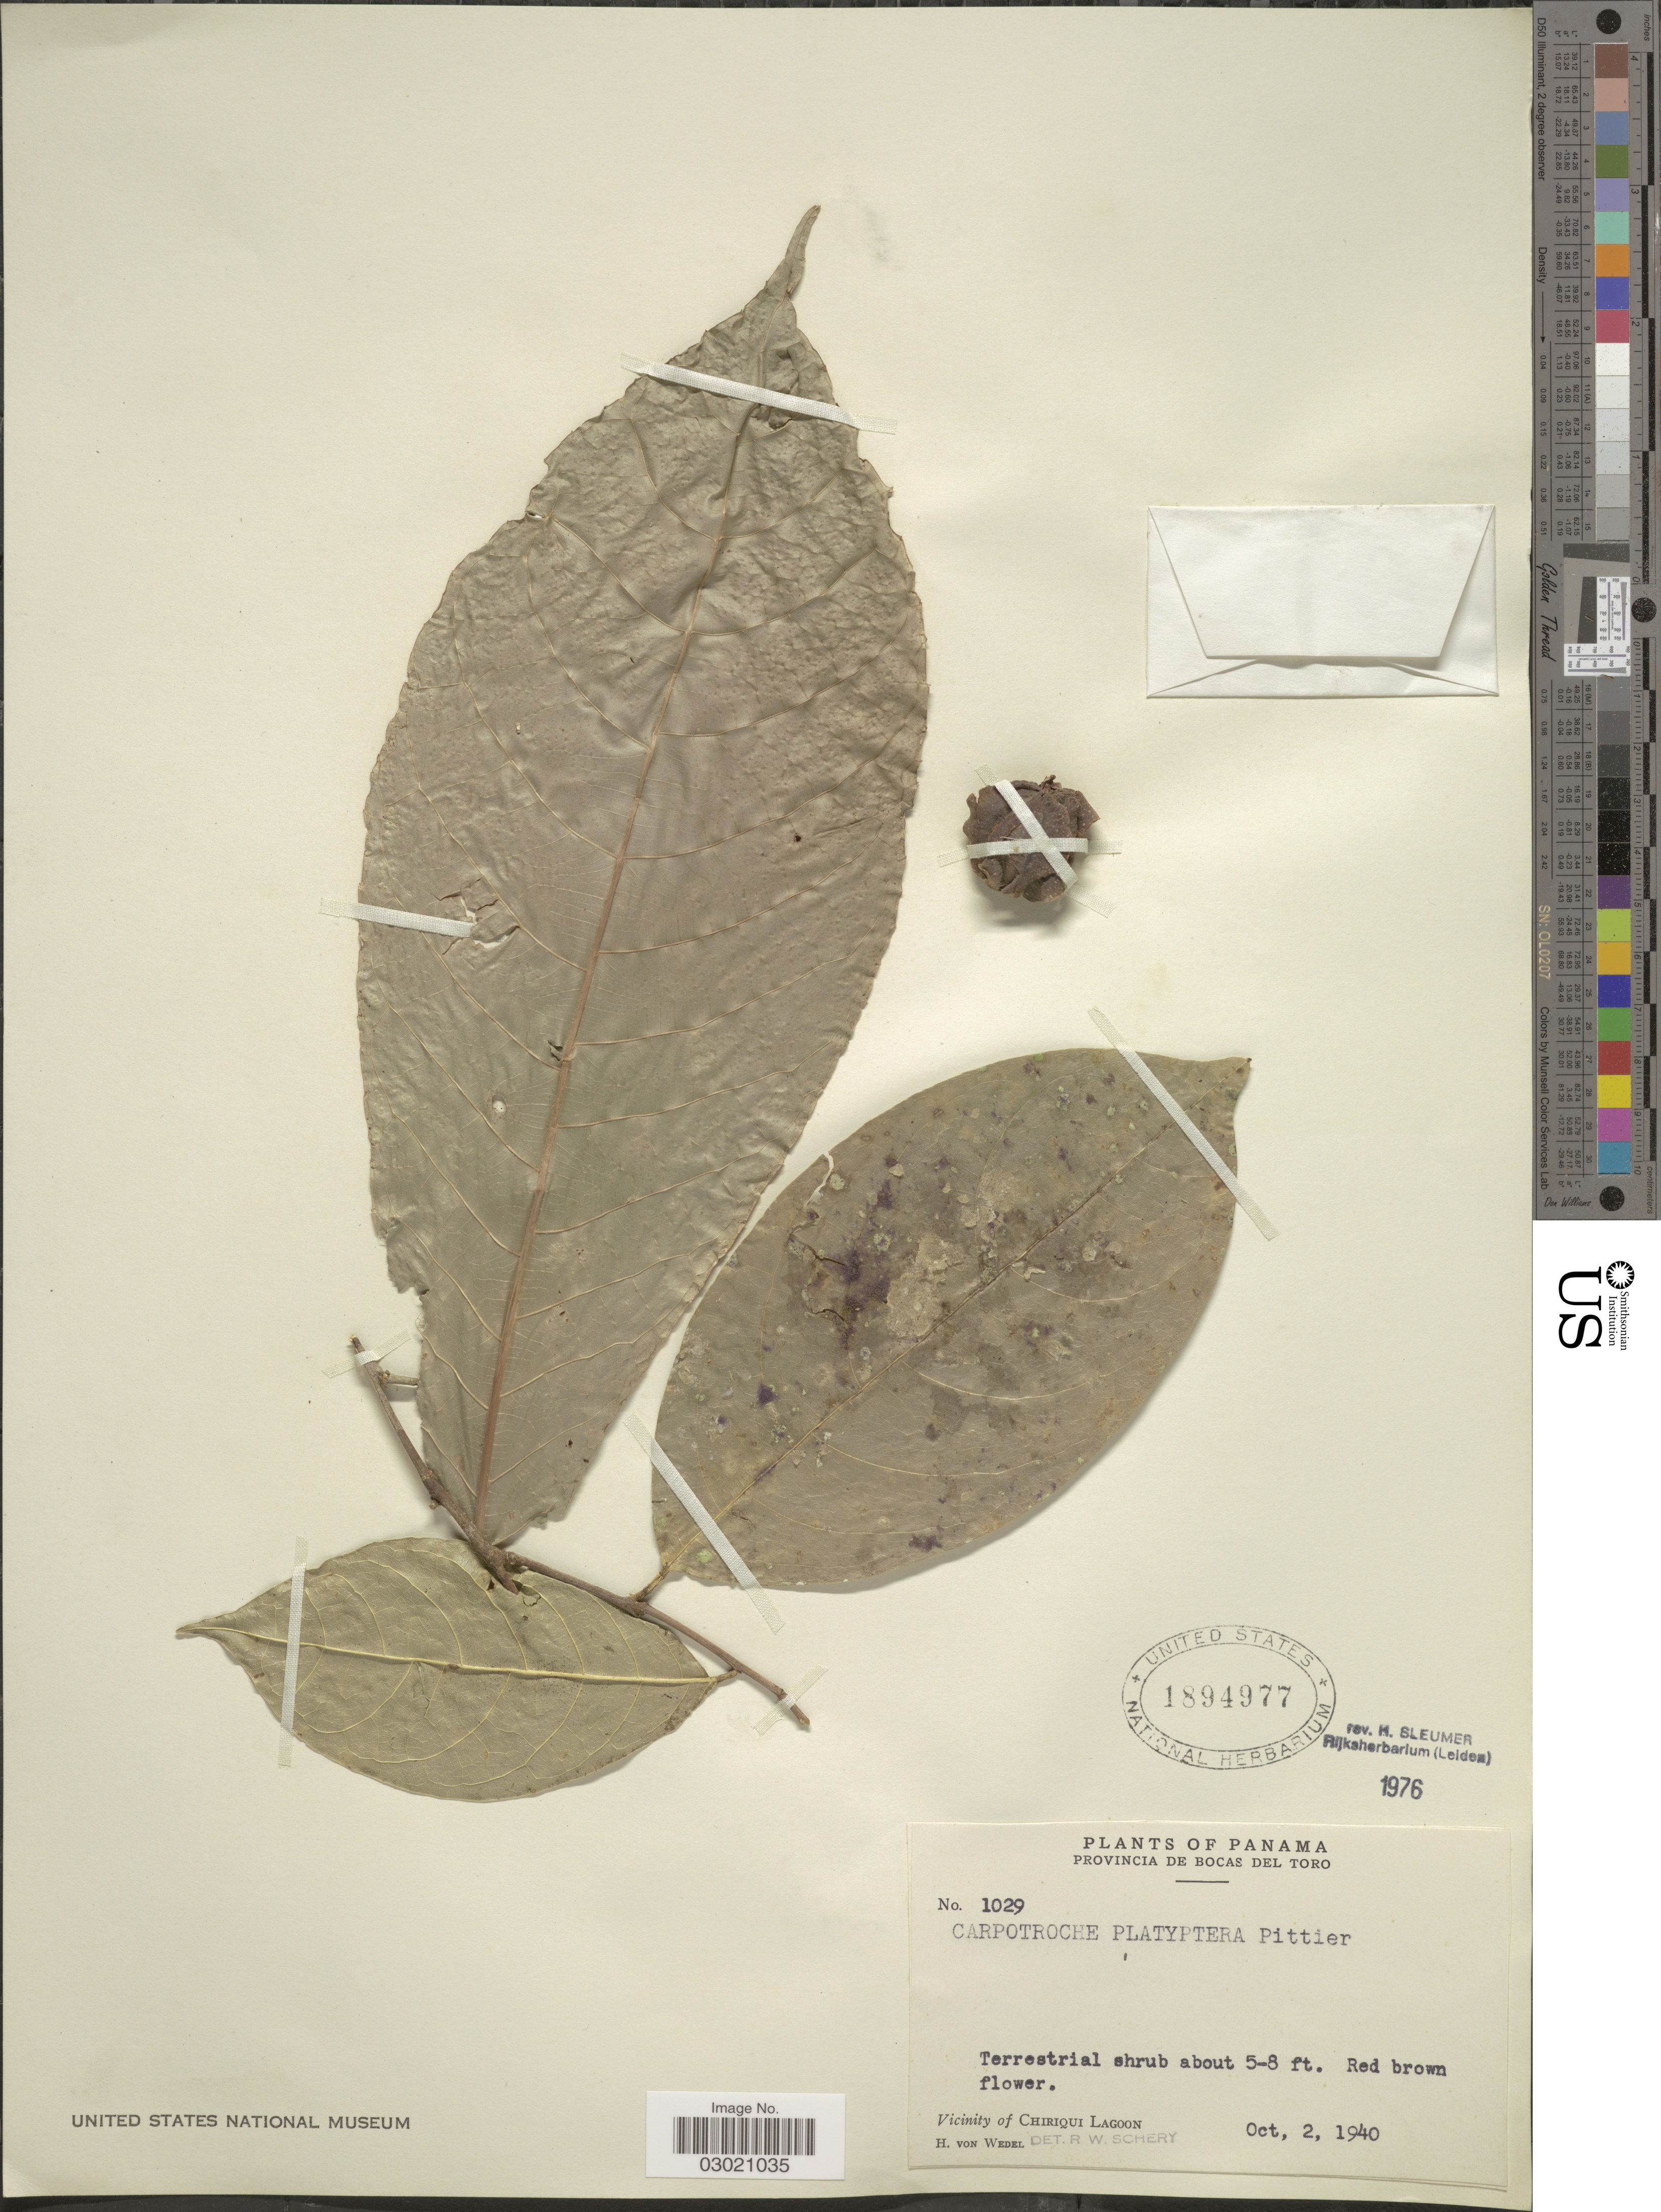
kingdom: Plantae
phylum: Tracheophyta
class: Magnoliopsida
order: Malpighiales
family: Achariaceae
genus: Carpotroche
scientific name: Carpotroche platyptera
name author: Pittier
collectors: H. von Wedel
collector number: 1029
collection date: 1940-10-02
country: Panama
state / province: Bocas del Toro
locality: Vicinity of Chiriqui Lagoon.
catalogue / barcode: US 1894977